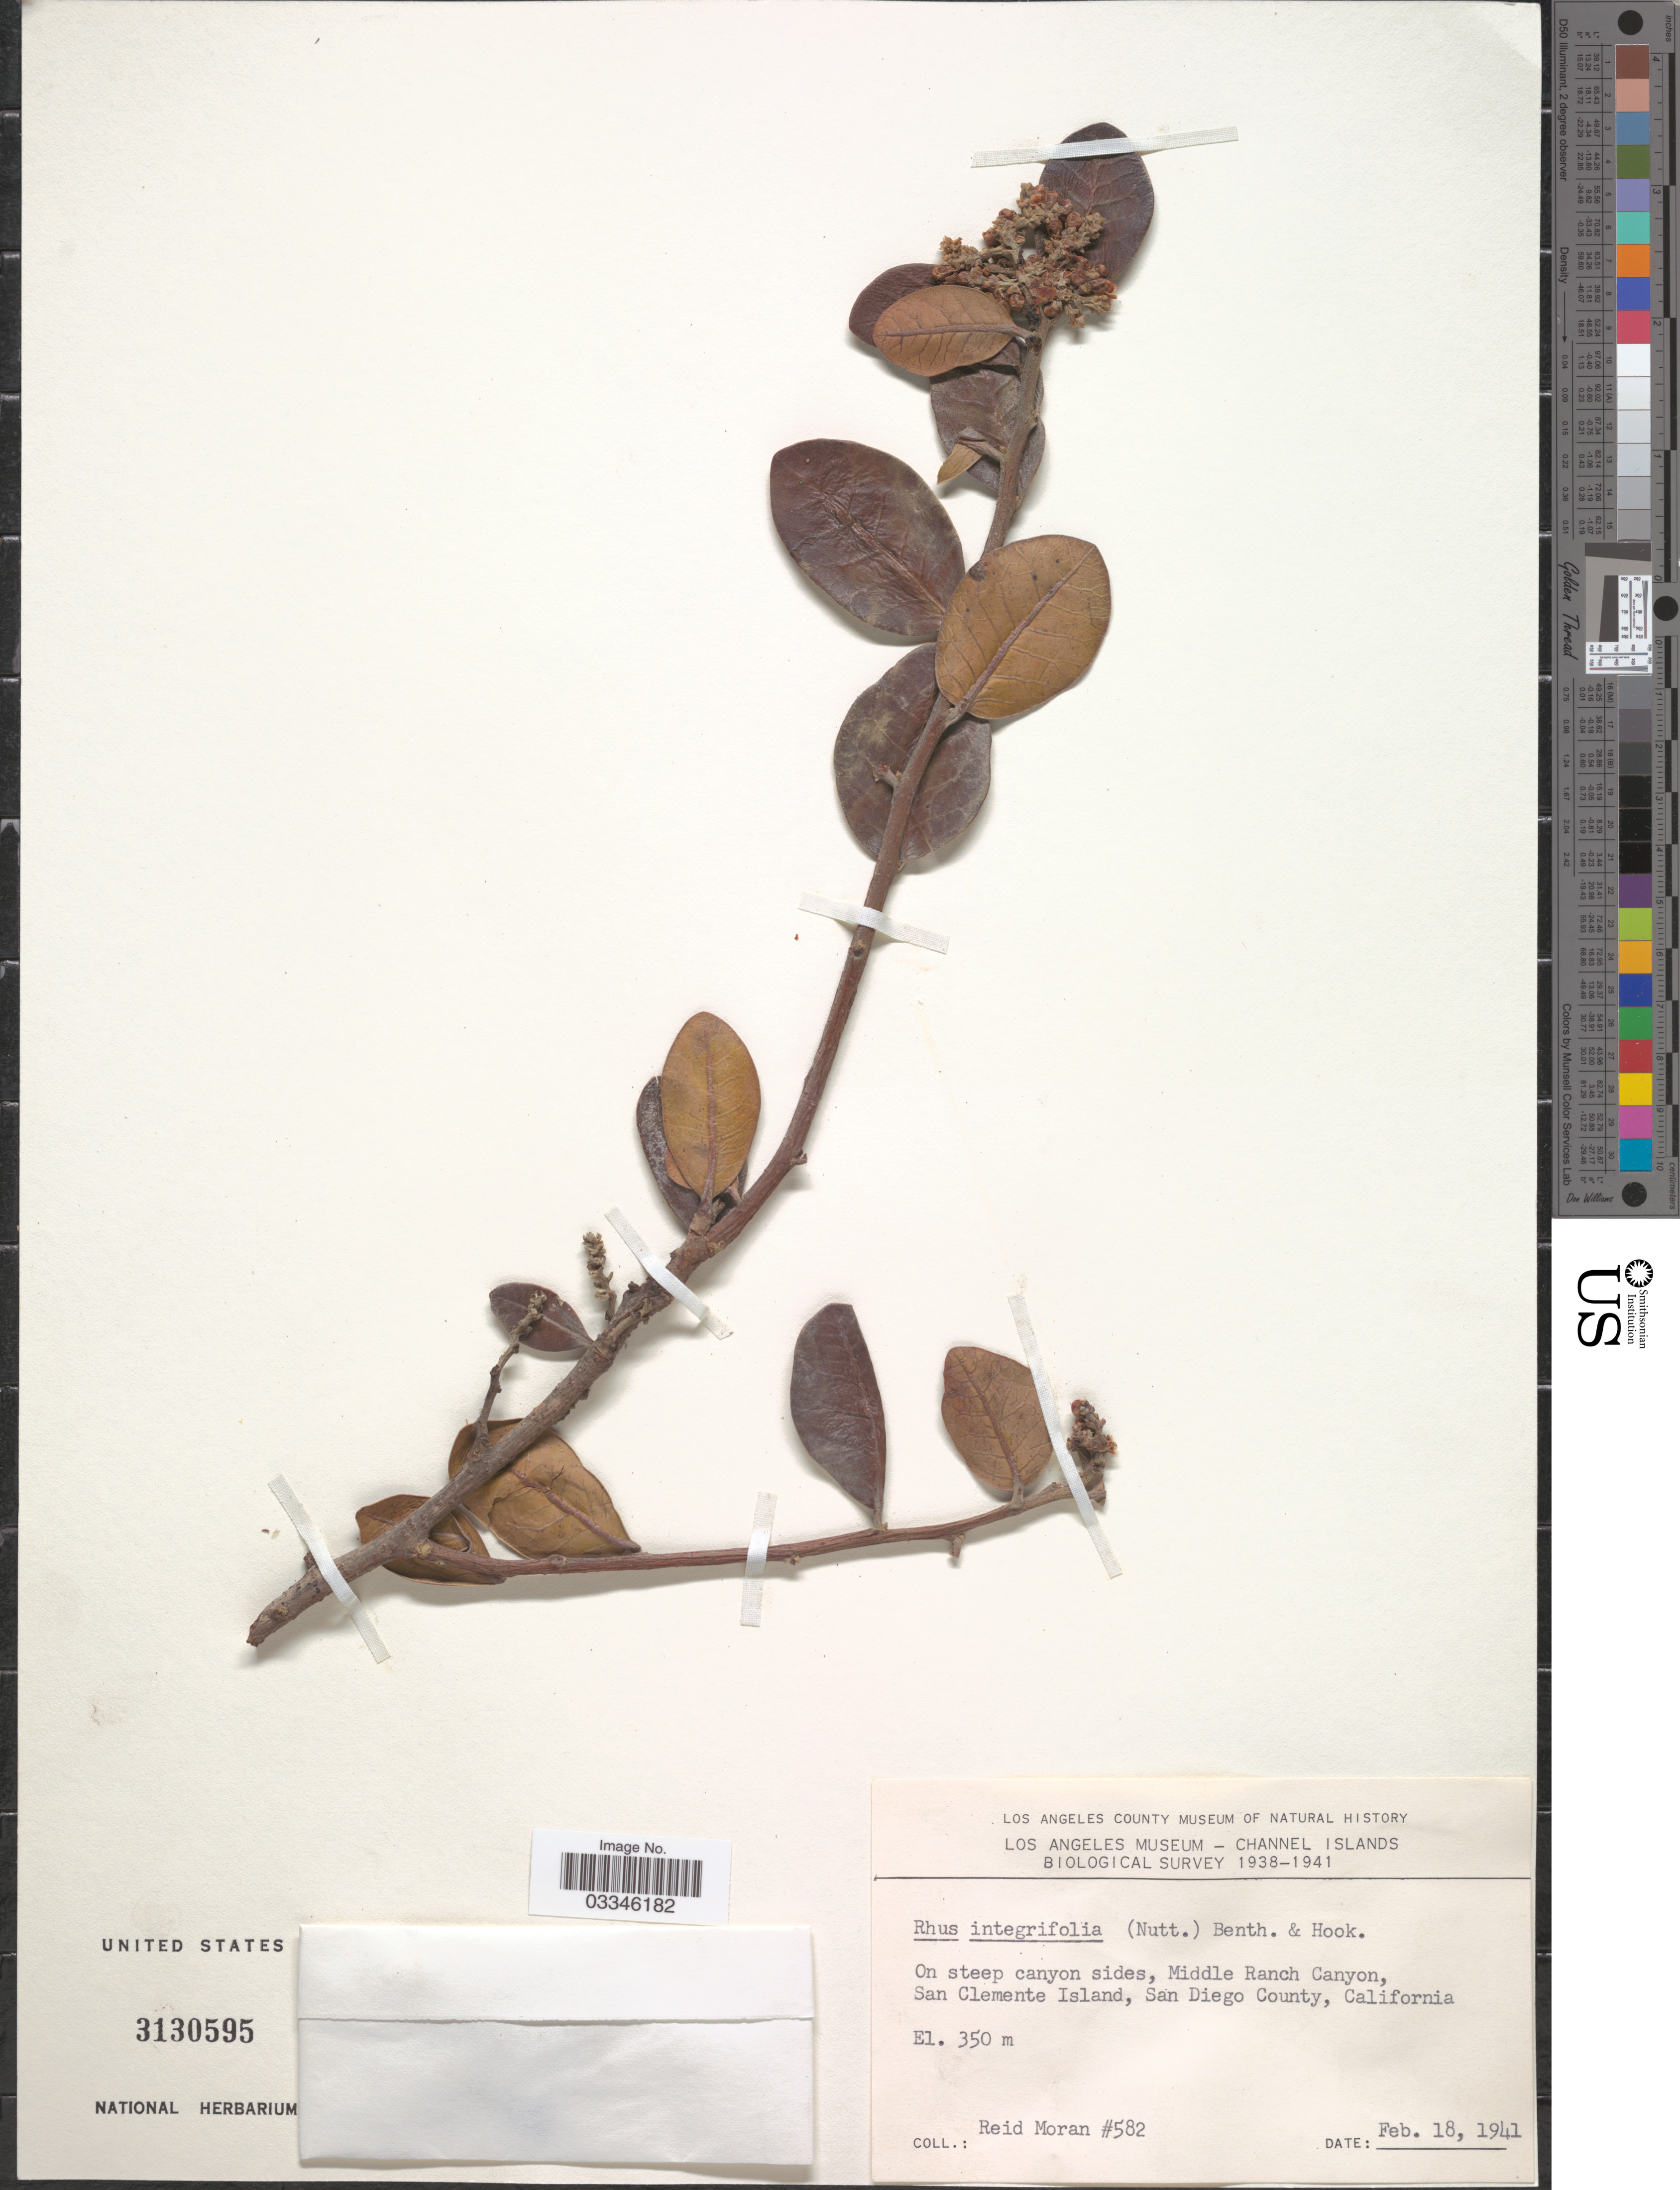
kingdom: Plantae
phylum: Tracheophyta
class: Magnoliopsida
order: Sapindales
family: Anacardiaceae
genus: Rhus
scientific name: Rhus integrifolia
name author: (Nutt.) Benth. & Hook. f. ex W.H. Brewer & S. Watson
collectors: R. V. Moran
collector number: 582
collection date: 1941-02-18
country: United States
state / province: California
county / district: San Diego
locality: Middle Ranch Canyon, San Clemente Island, San Diego County. Channel Islands [unsure placement]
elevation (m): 350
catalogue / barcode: US 3130595